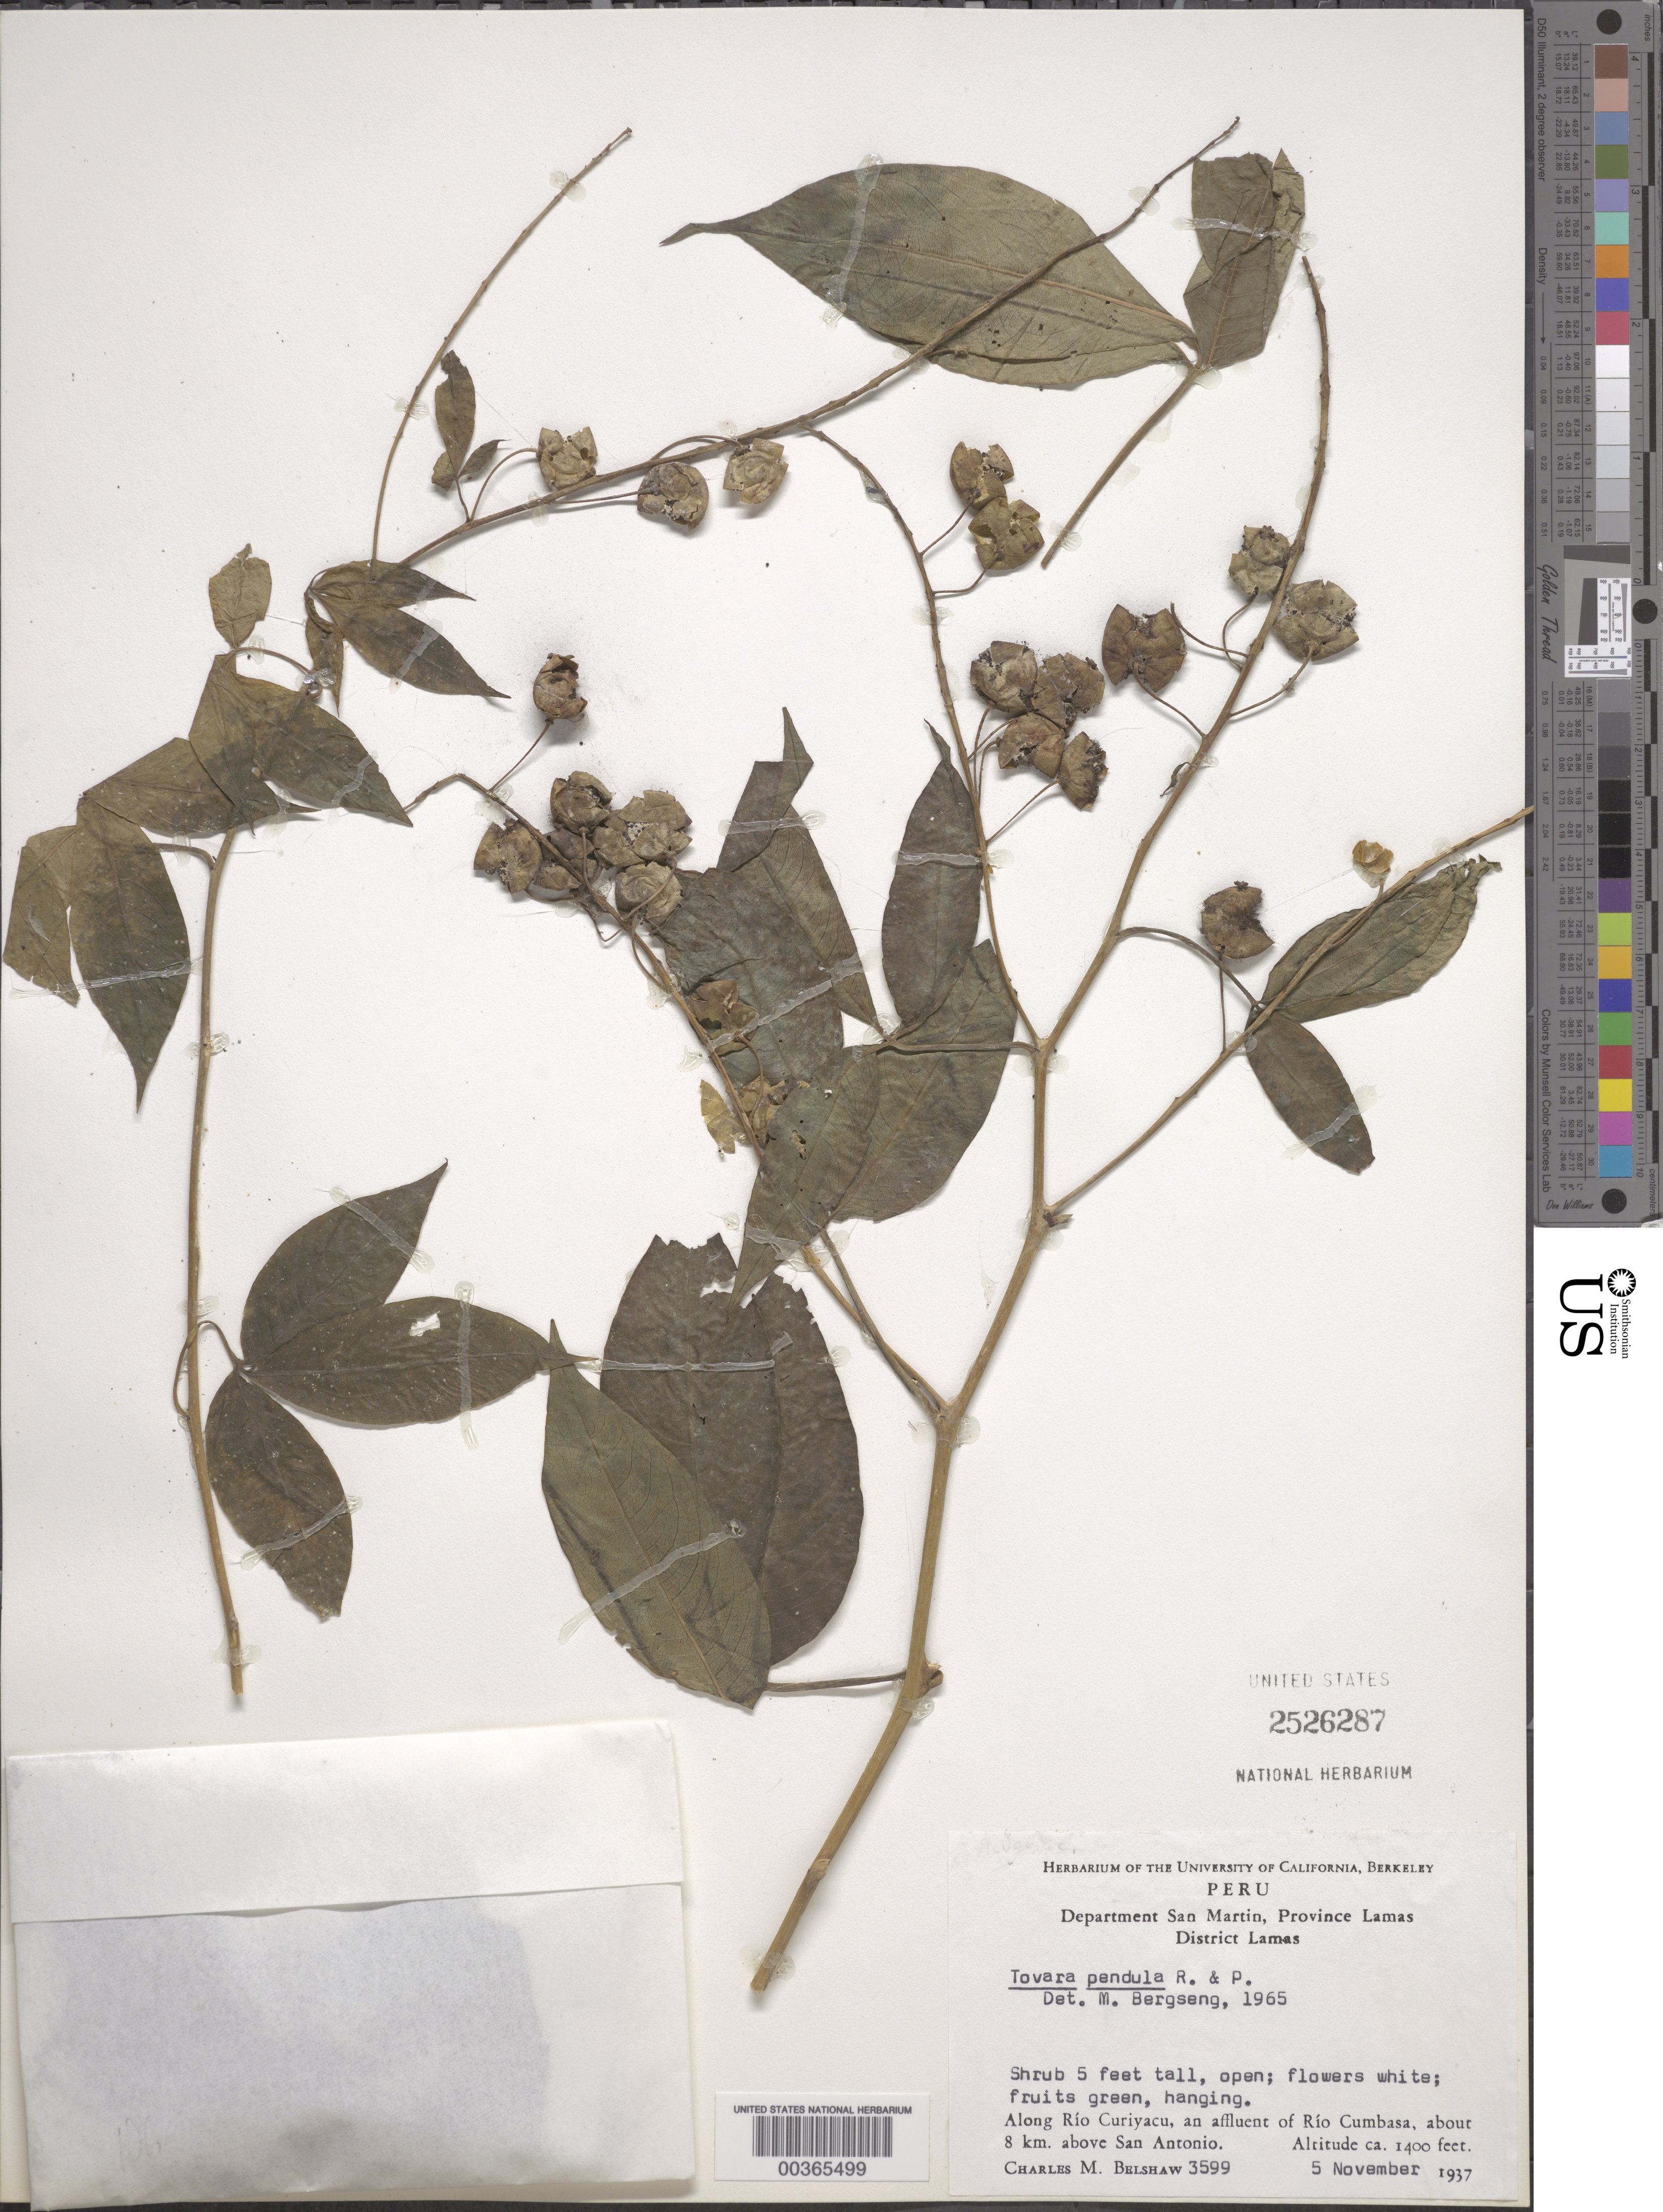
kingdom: Plantae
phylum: Tracheophyta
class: Magnoliopsida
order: Brassicales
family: Tovariaceae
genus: Tovaria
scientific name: Tovaria pendula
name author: Ruiz & Pav.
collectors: C. Shaw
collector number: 3599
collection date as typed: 05 Nov 1937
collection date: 1937-11-05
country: Peru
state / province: San Martín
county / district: Lamas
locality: Lamas dist., along rio curiyacu, above san antonio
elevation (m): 427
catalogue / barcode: US 2526287